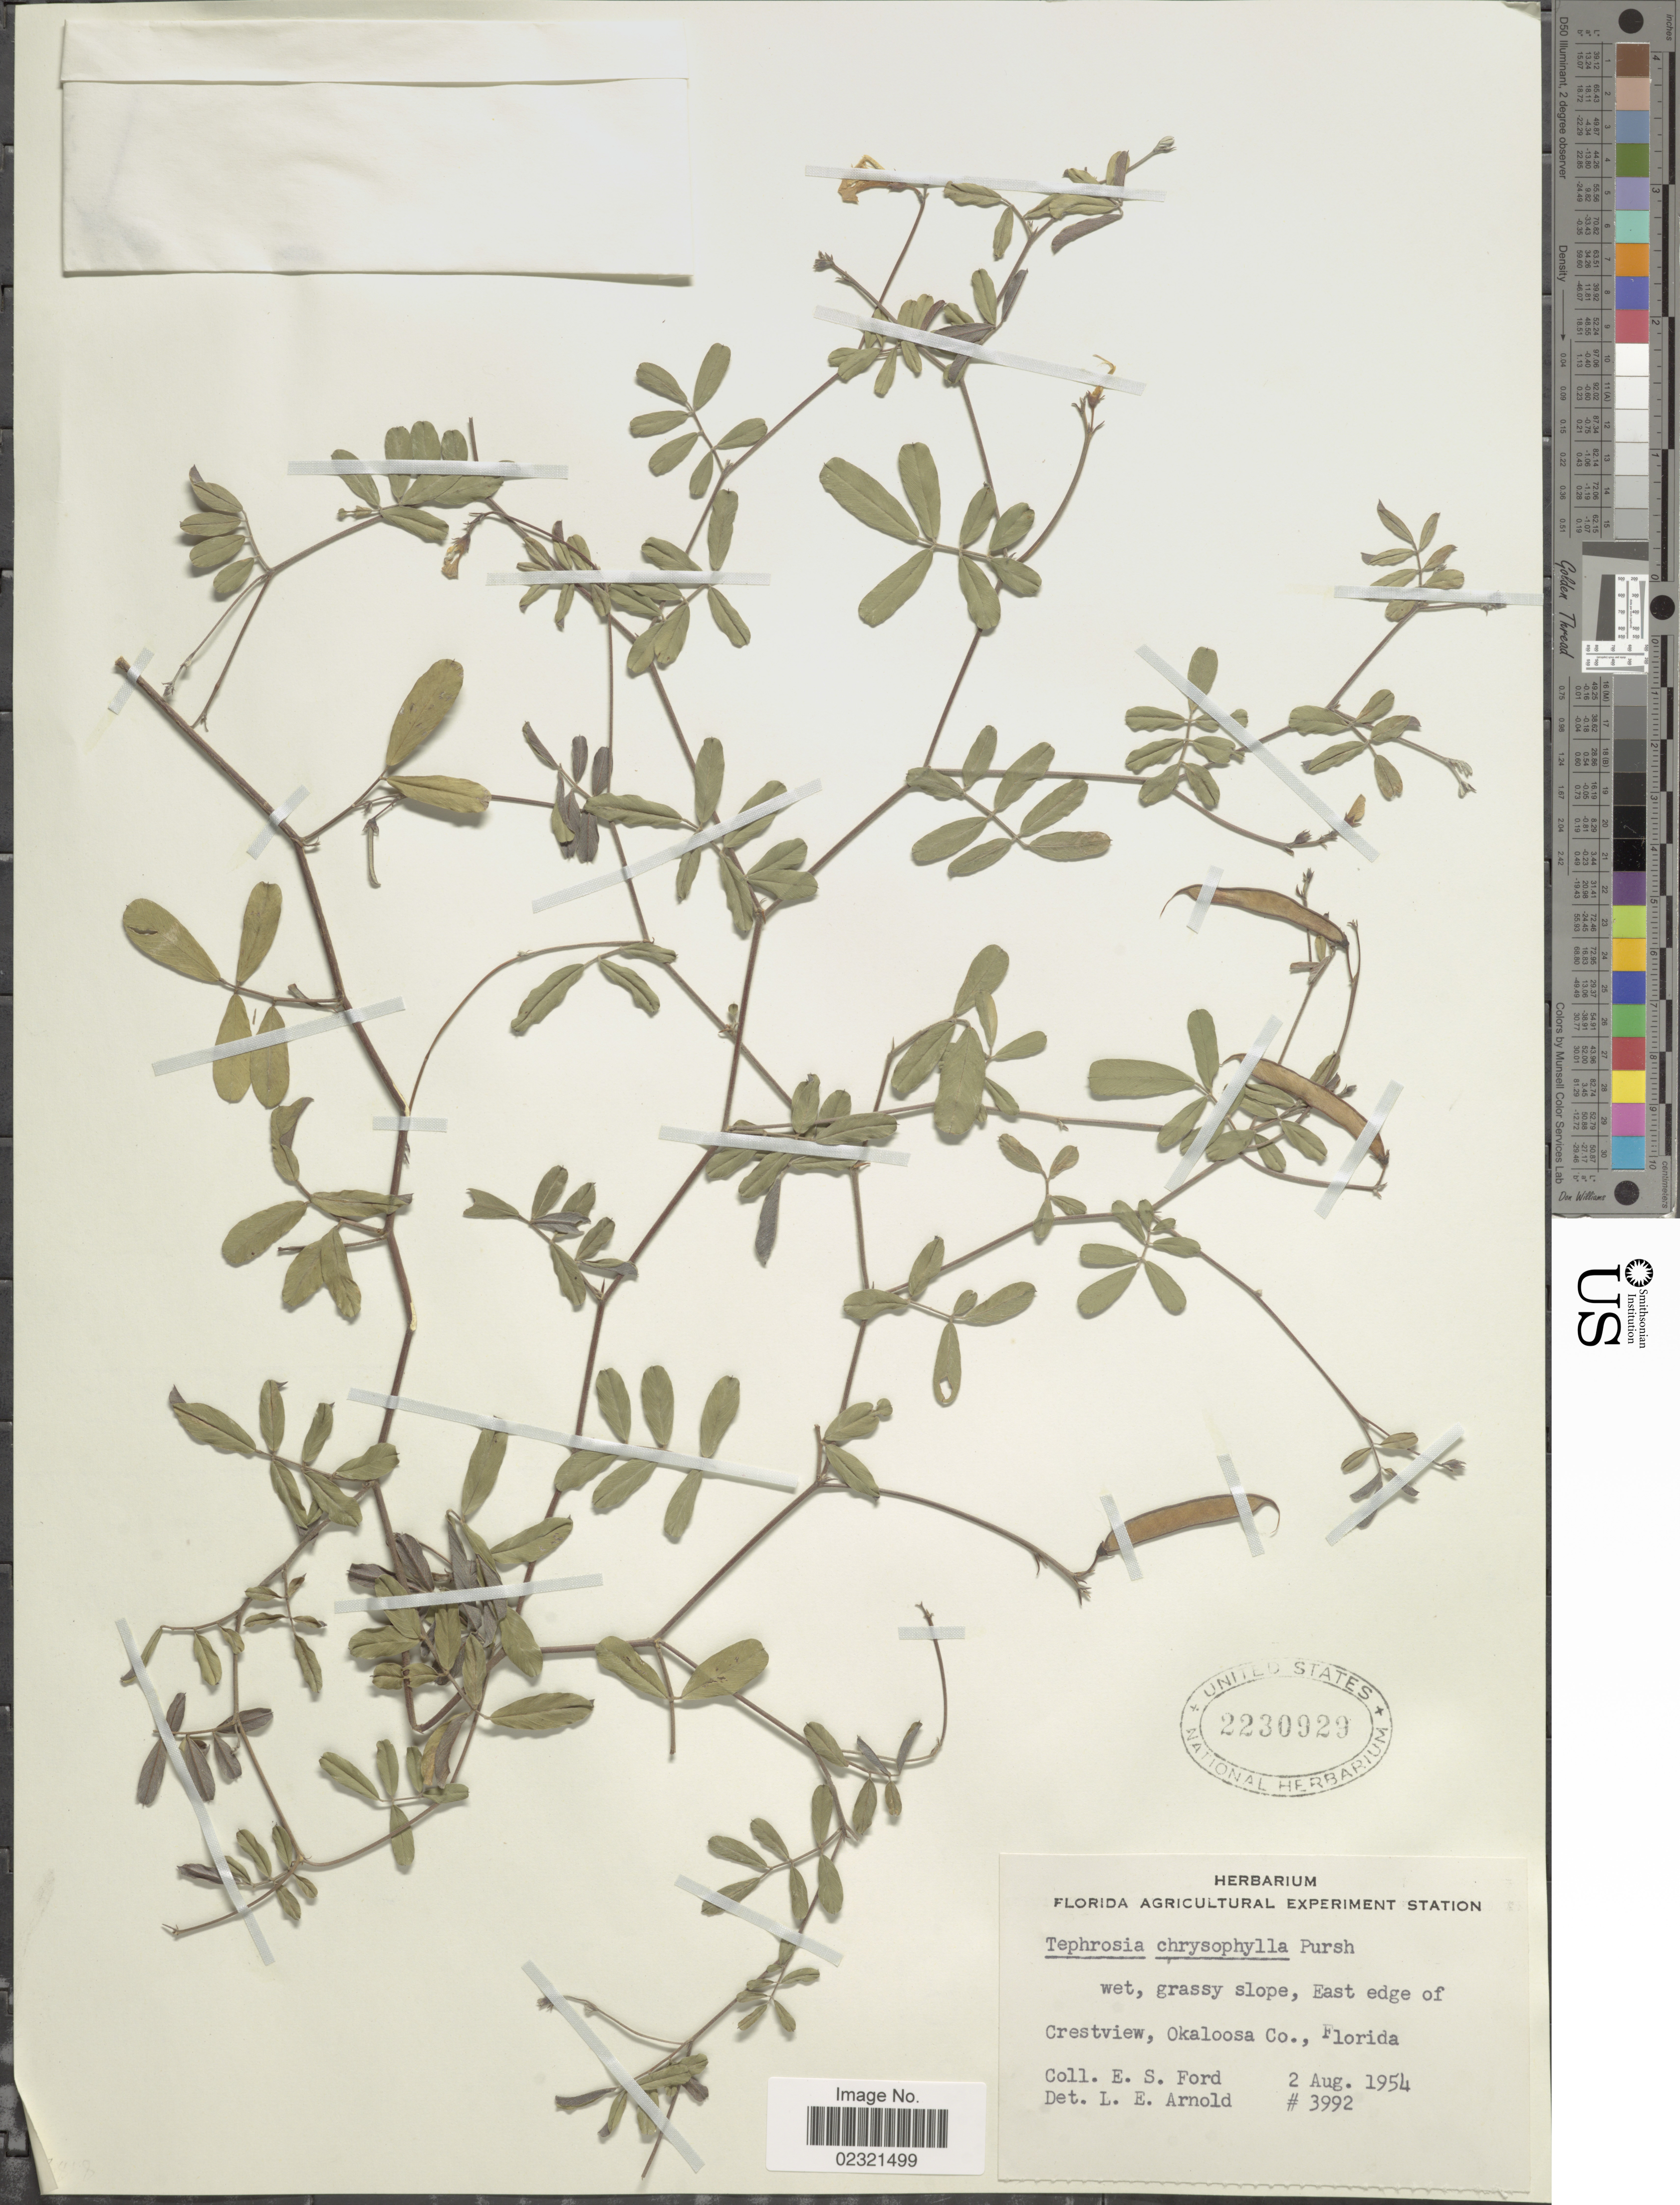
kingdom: Plantae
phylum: Tracheophyta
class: Magnoliopsida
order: Fabales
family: Fabaceae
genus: Tephrosia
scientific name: Tephrosia chrysophylla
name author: Pursh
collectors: E. Ford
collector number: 3992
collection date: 1954-08-02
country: United States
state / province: Florida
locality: Crestview, Okaloosa Co.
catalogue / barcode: US 2230929